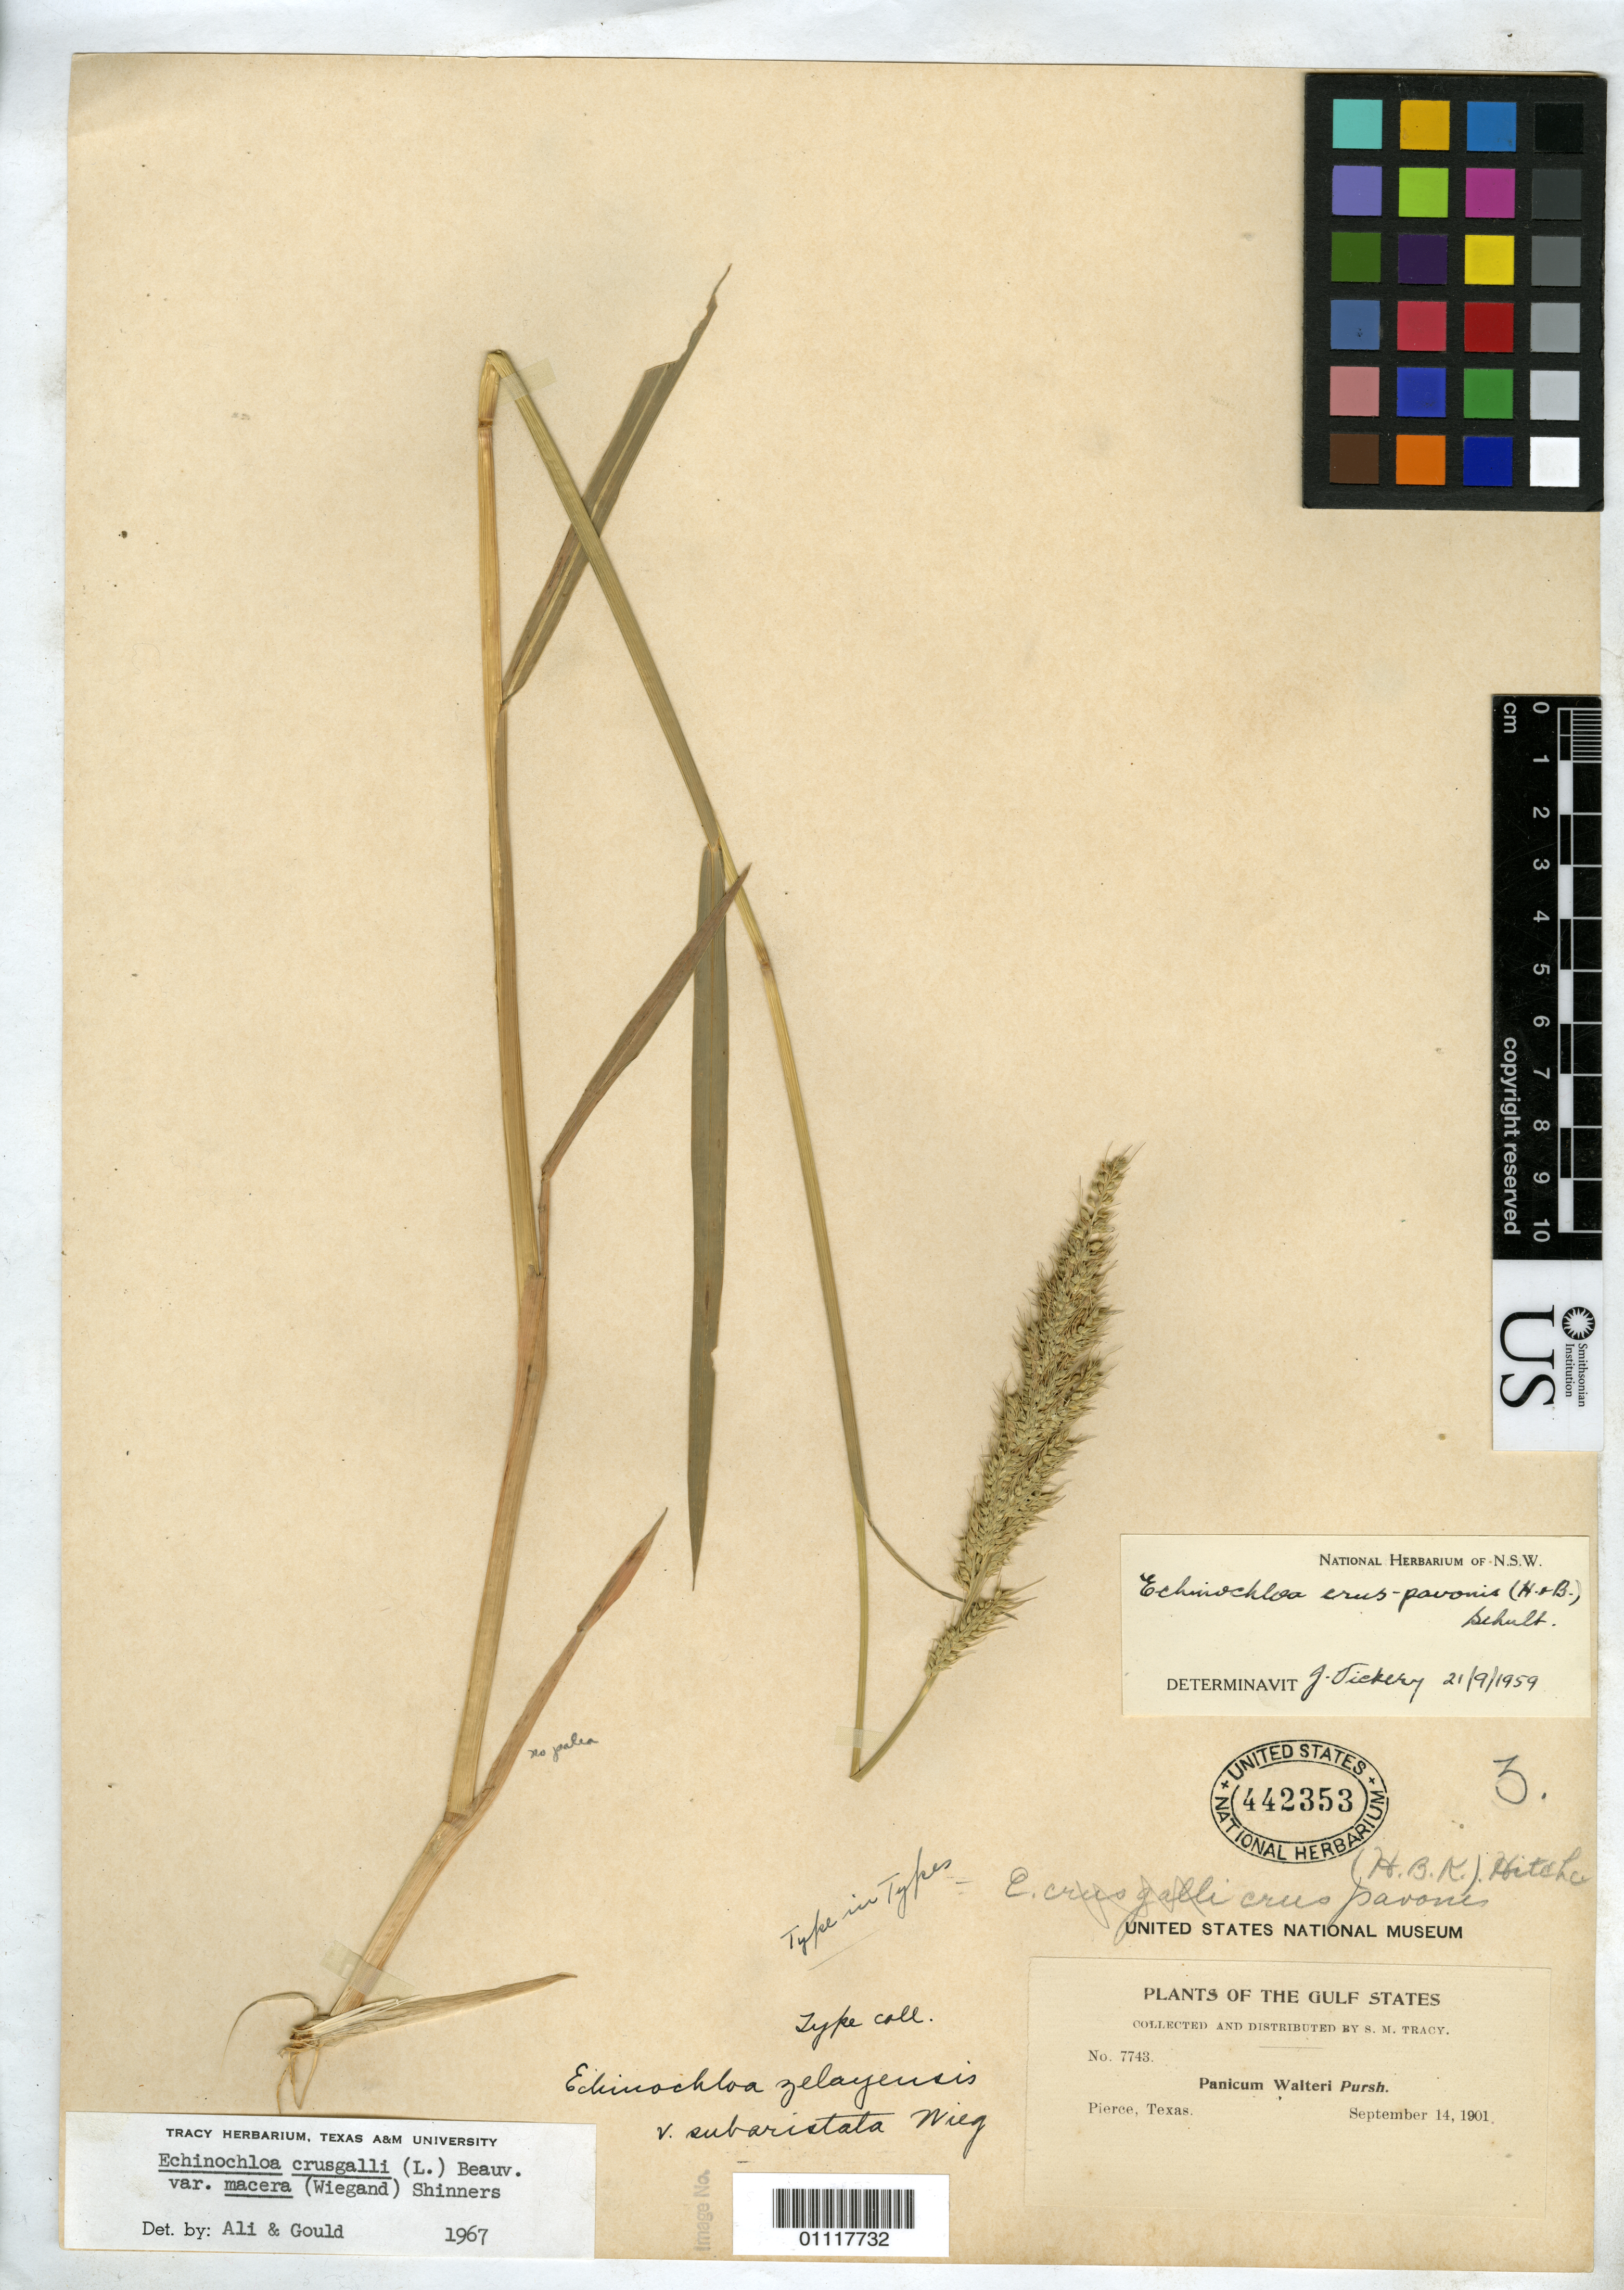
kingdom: Plantae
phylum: Tracheophyta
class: Liliopsida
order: Poales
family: Poaceae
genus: Echinochloa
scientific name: Echinochloa zelayensis var. subaristata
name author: Wiegand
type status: Isotype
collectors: S. M. Tracy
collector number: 7743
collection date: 1901-09-14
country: United States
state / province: Texas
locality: Pierce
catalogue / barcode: US 442353